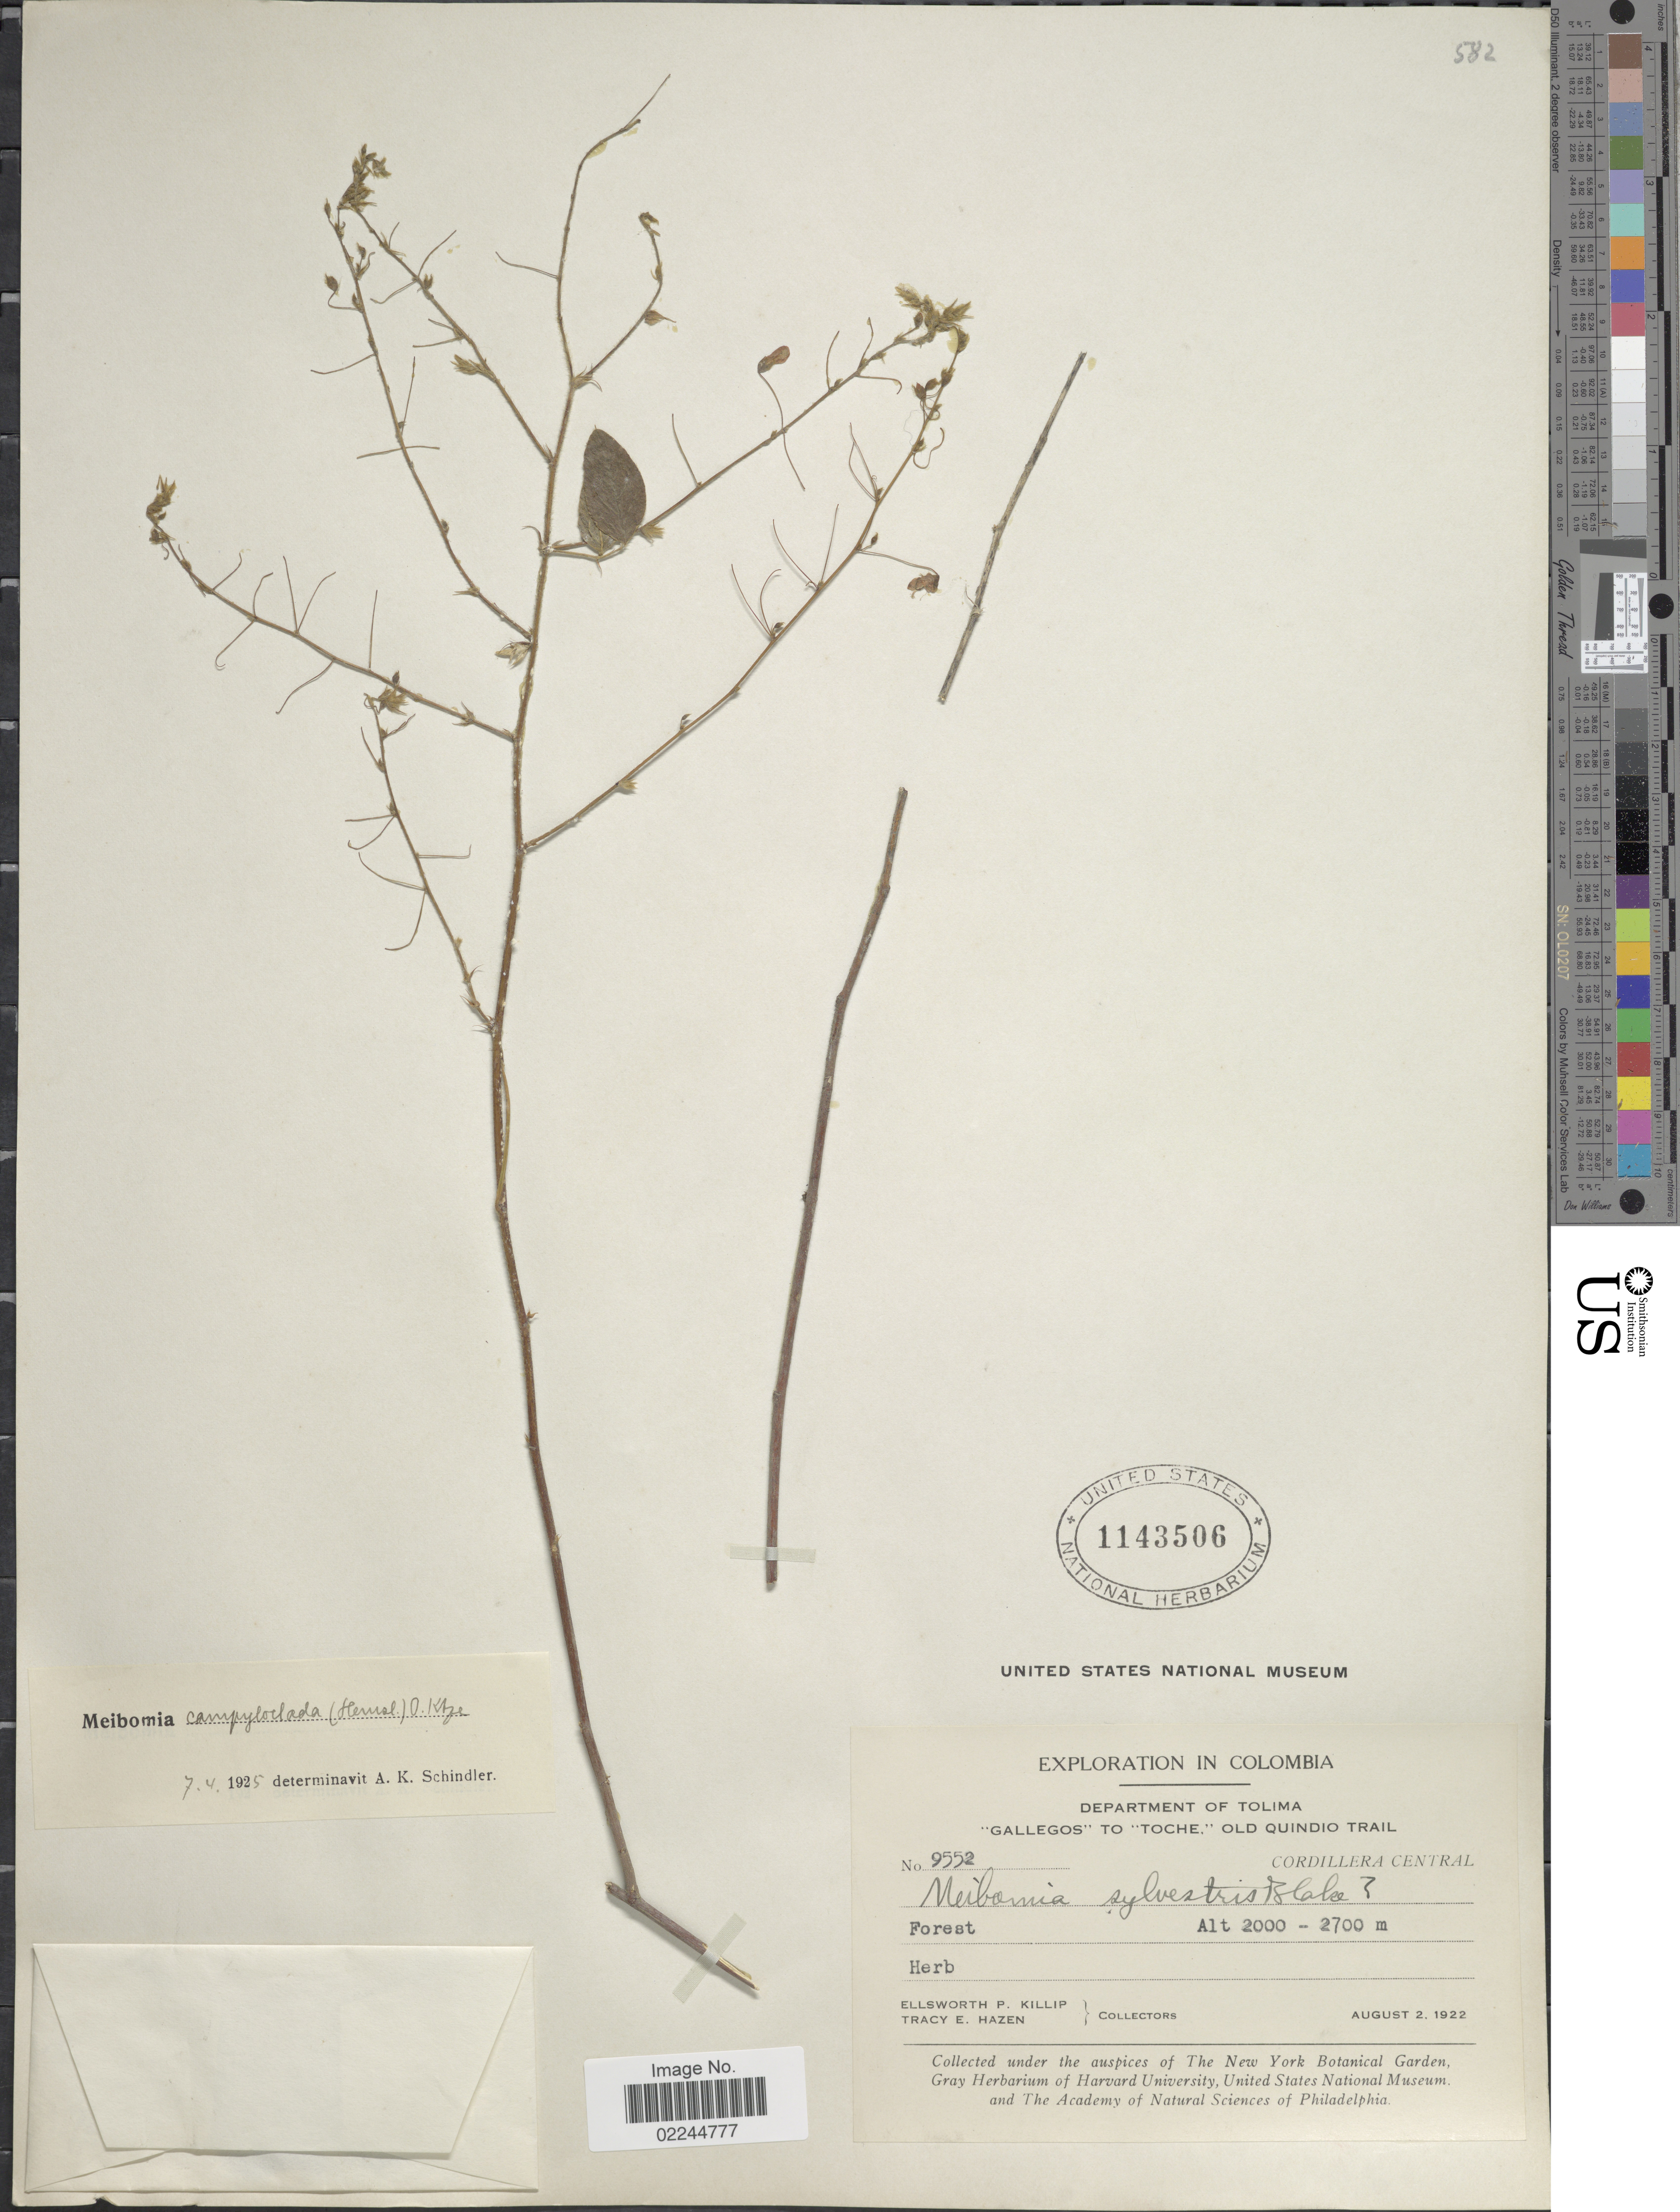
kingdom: Plantae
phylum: Tracheophyta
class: Magnoliopsida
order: Fabales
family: Fabaceae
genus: Desmodium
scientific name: Desmodium campyloclados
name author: Hemsl.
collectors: E. P. Killip & T. E. Hazen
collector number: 9552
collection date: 1922-08-02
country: Colombia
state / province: Tolima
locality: Gallegos to Toche, Old Quindio Trail, Cordillera Central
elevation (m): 2000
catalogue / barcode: US 1143506